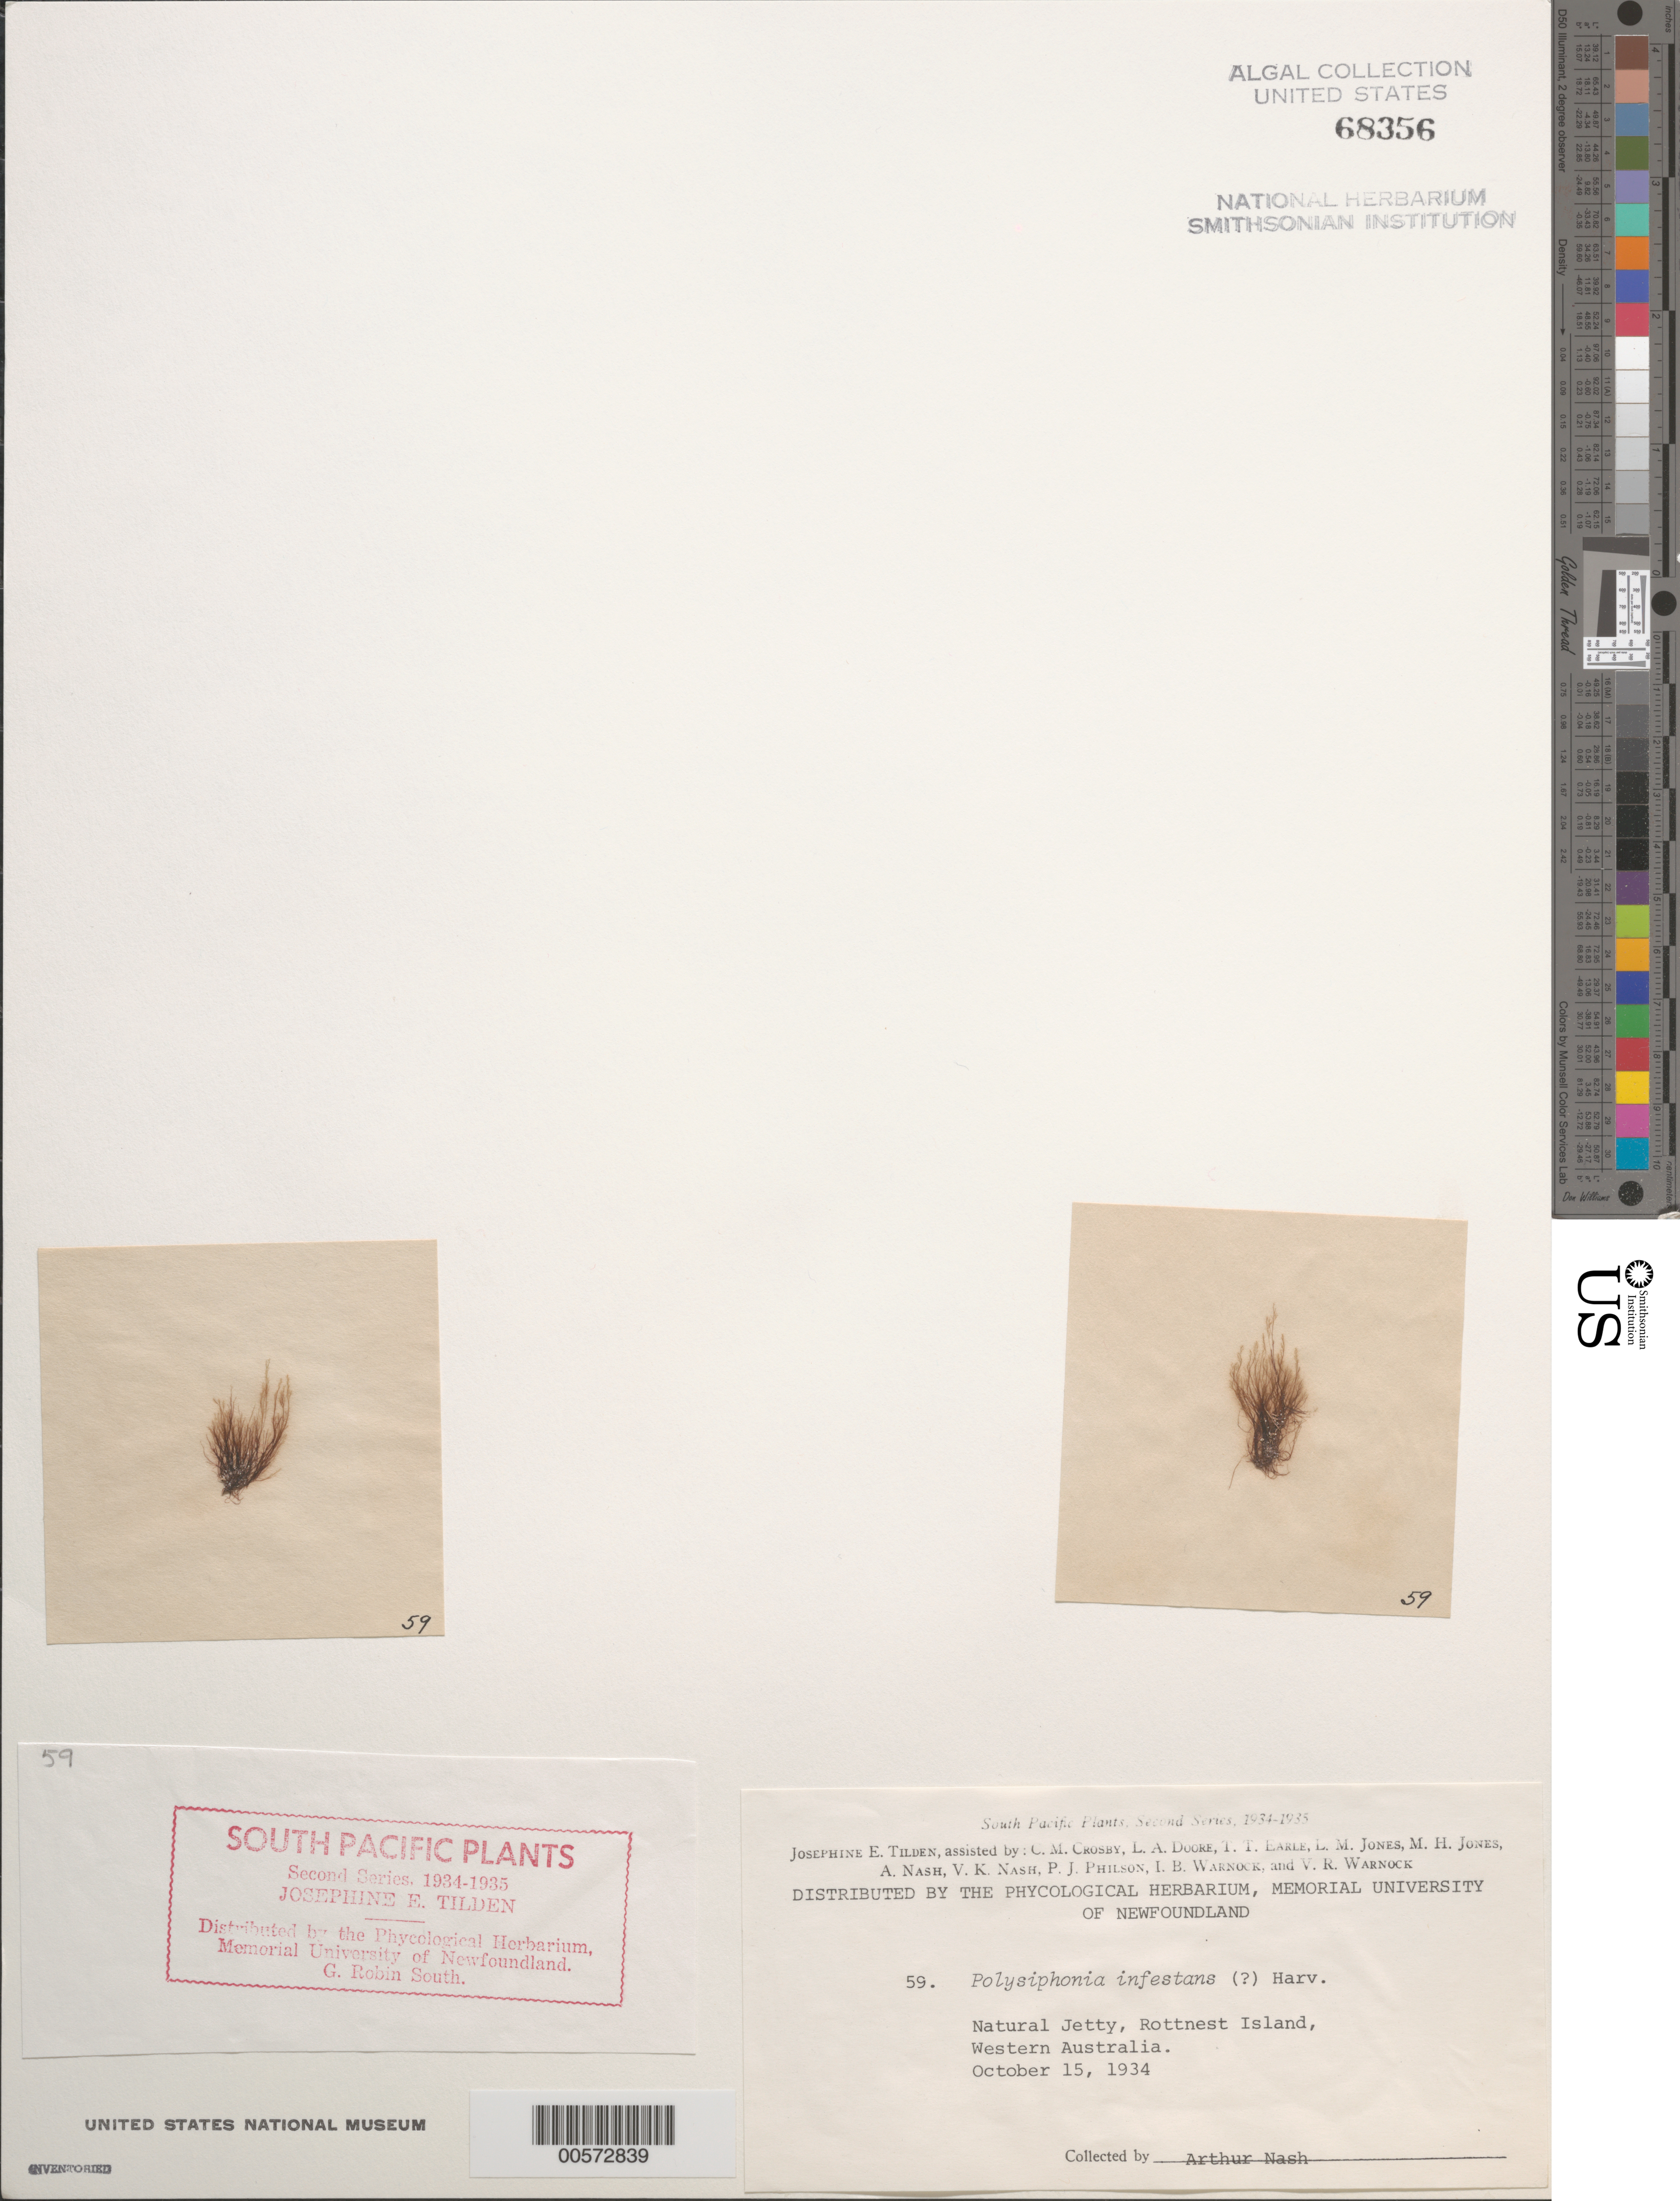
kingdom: Plantae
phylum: Rhodophyta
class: Florideophyceae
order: Ceramiales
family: Rhodomelaceae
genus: Melanothamnus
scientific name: Melanothamnus infestans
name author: (Harvey) Huisman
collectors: A. Nash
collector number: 59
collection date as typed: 15 Oct 1934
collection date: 1934-10-15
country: Australia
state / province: Western Australia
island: Rottnest Island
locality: Natural Jetty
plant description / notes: Tilden, South Pacific Plants, Second Series, 1934-1935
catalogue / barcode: US 68356